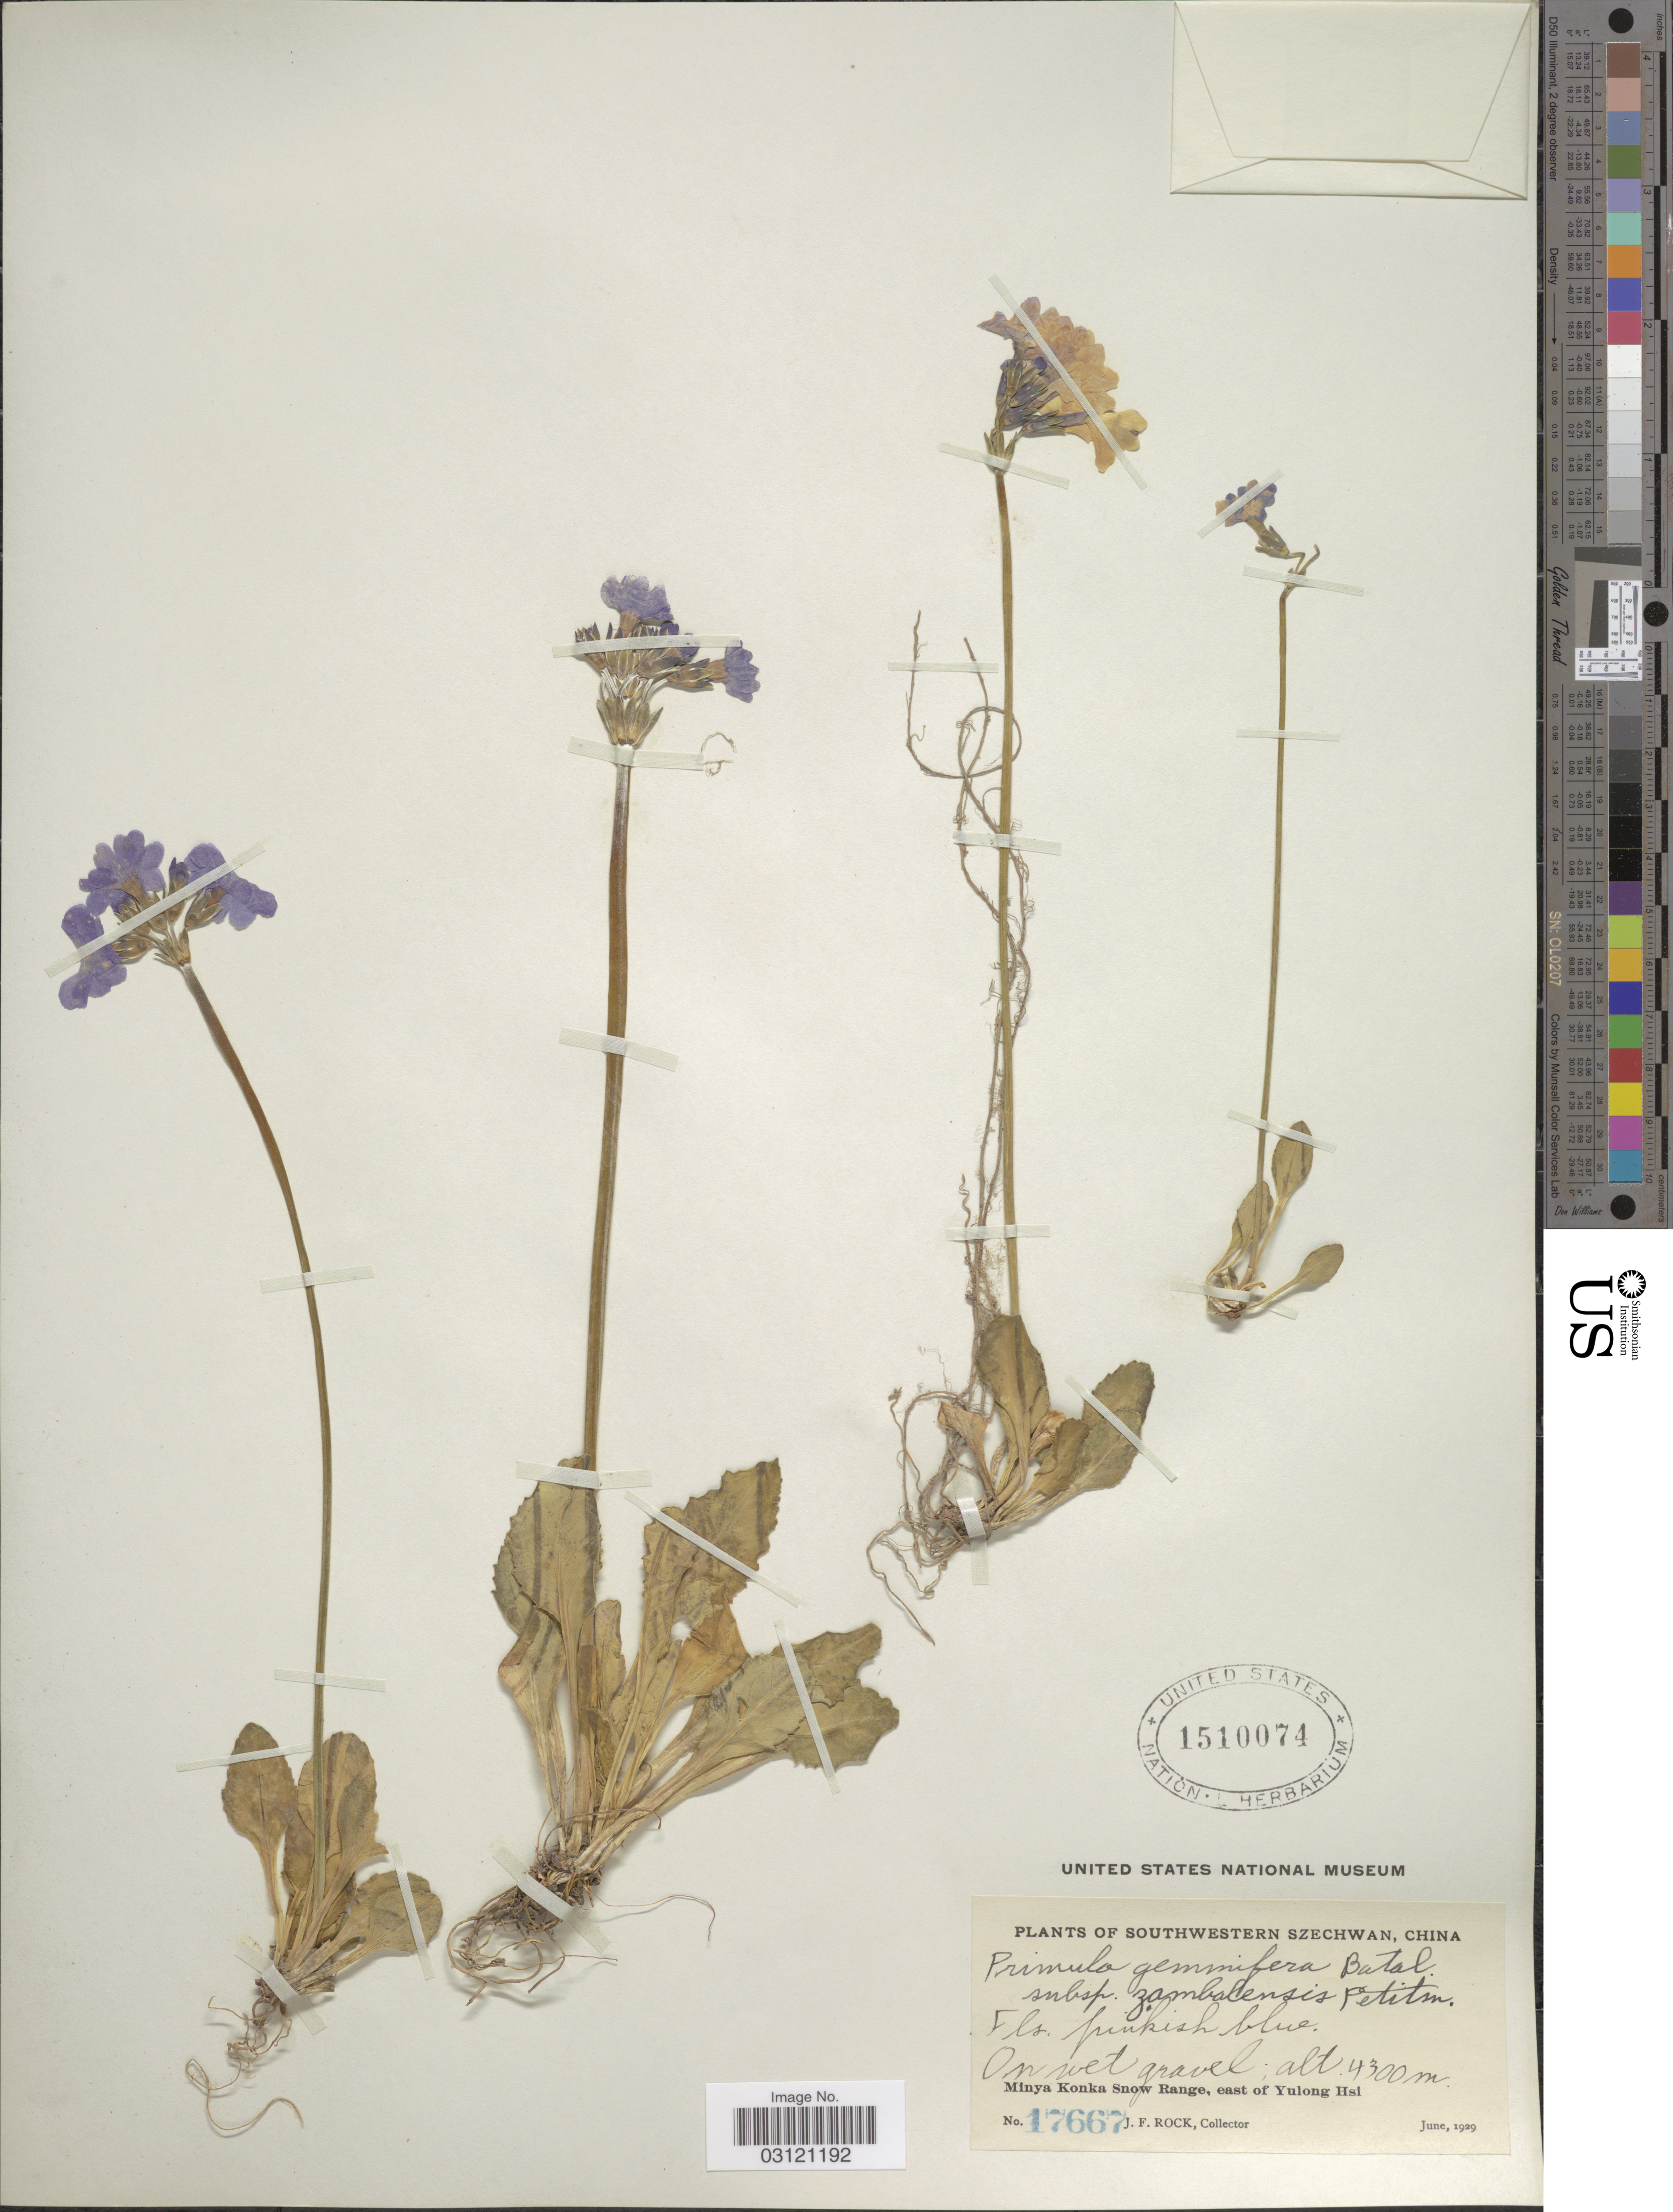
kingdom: Plantae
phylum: Tracheophyta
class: Magnoliopsida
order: Ericales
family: Primulaceae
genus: Primula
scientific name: Primula gemmifera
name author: Batalin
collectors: J. Rock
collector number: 17667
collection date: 1929-06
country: China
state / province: Sichuan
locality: Southwestern Szechwan, China, Minya Konka Snow Range, east of Yulong Hsi.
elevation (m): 4300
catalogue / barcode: US 1510074